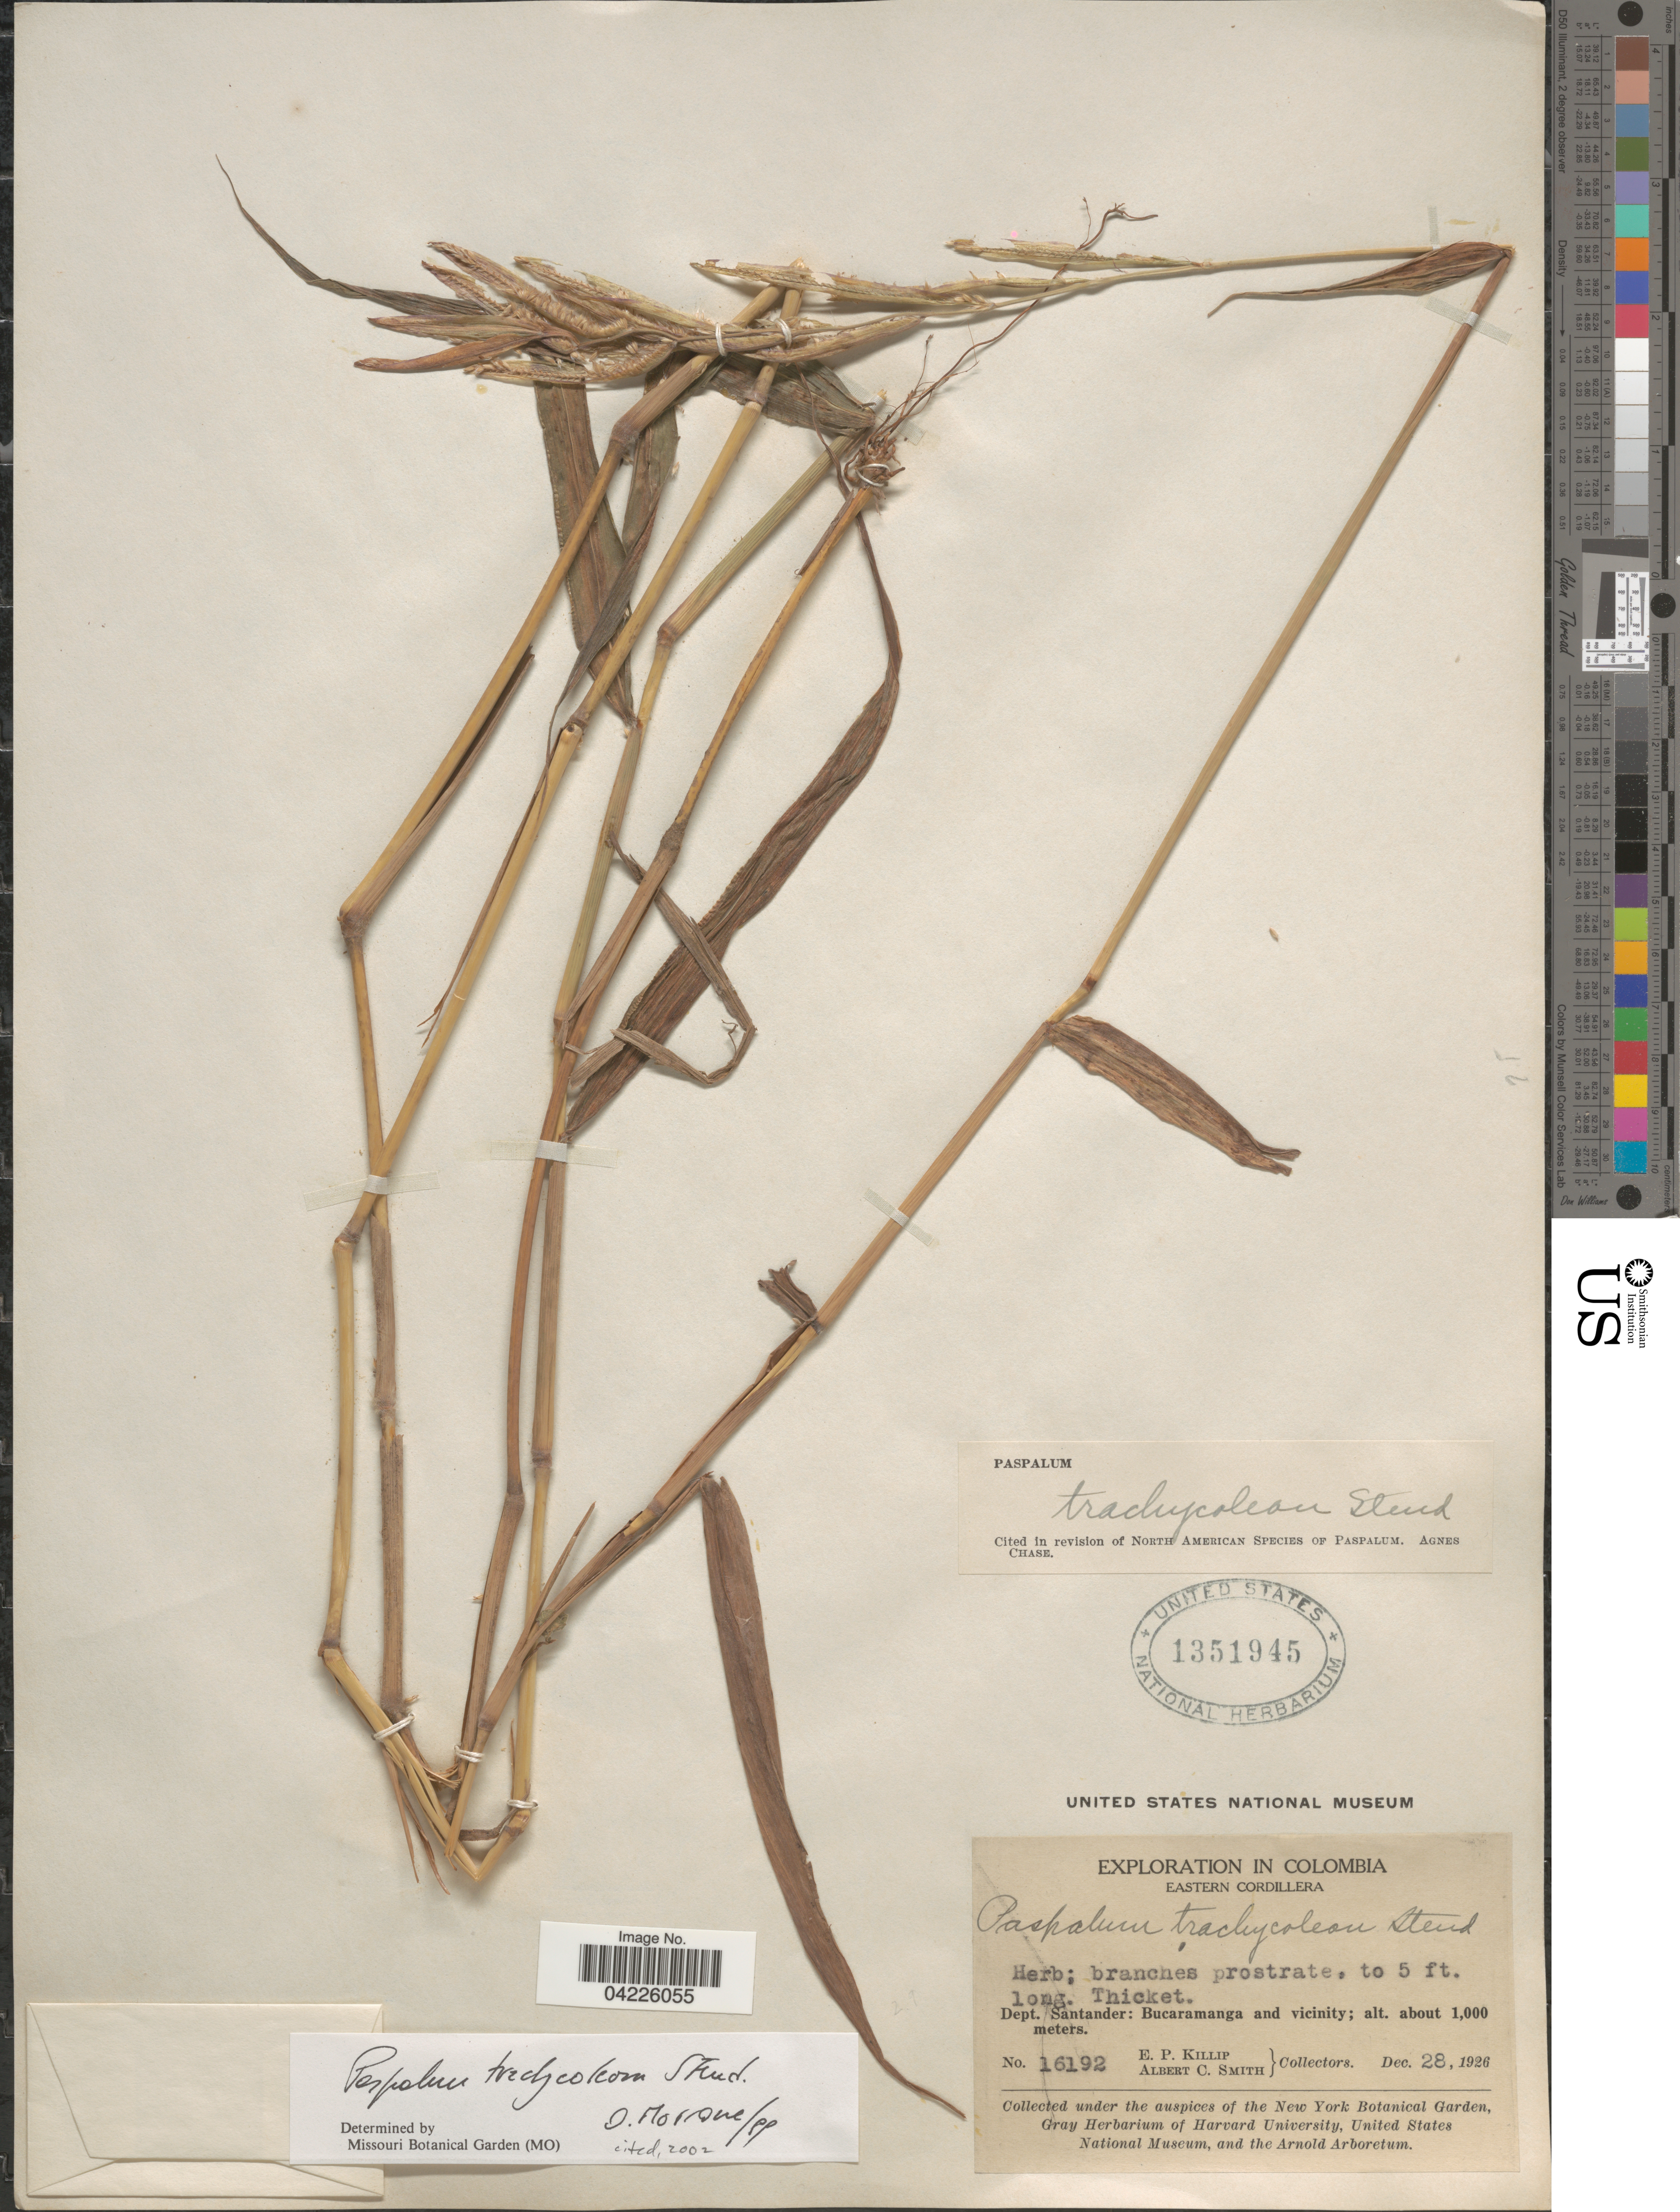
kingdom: Plantae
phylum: Tracheophyta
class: Liliopsida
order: Poales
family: Poaceae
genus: Paspalum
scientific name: Paspalum trachycoleon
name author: Steud.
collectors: E. P. Killip & A. C. Smith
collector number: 16192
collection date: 1926-12-28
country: Colombia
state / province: Santander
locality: Exploration in Colombia. Eastern Cordillera. Dept. Santander: Bucuramanga and vicinity.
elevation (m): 1000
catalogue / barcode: US 1351945